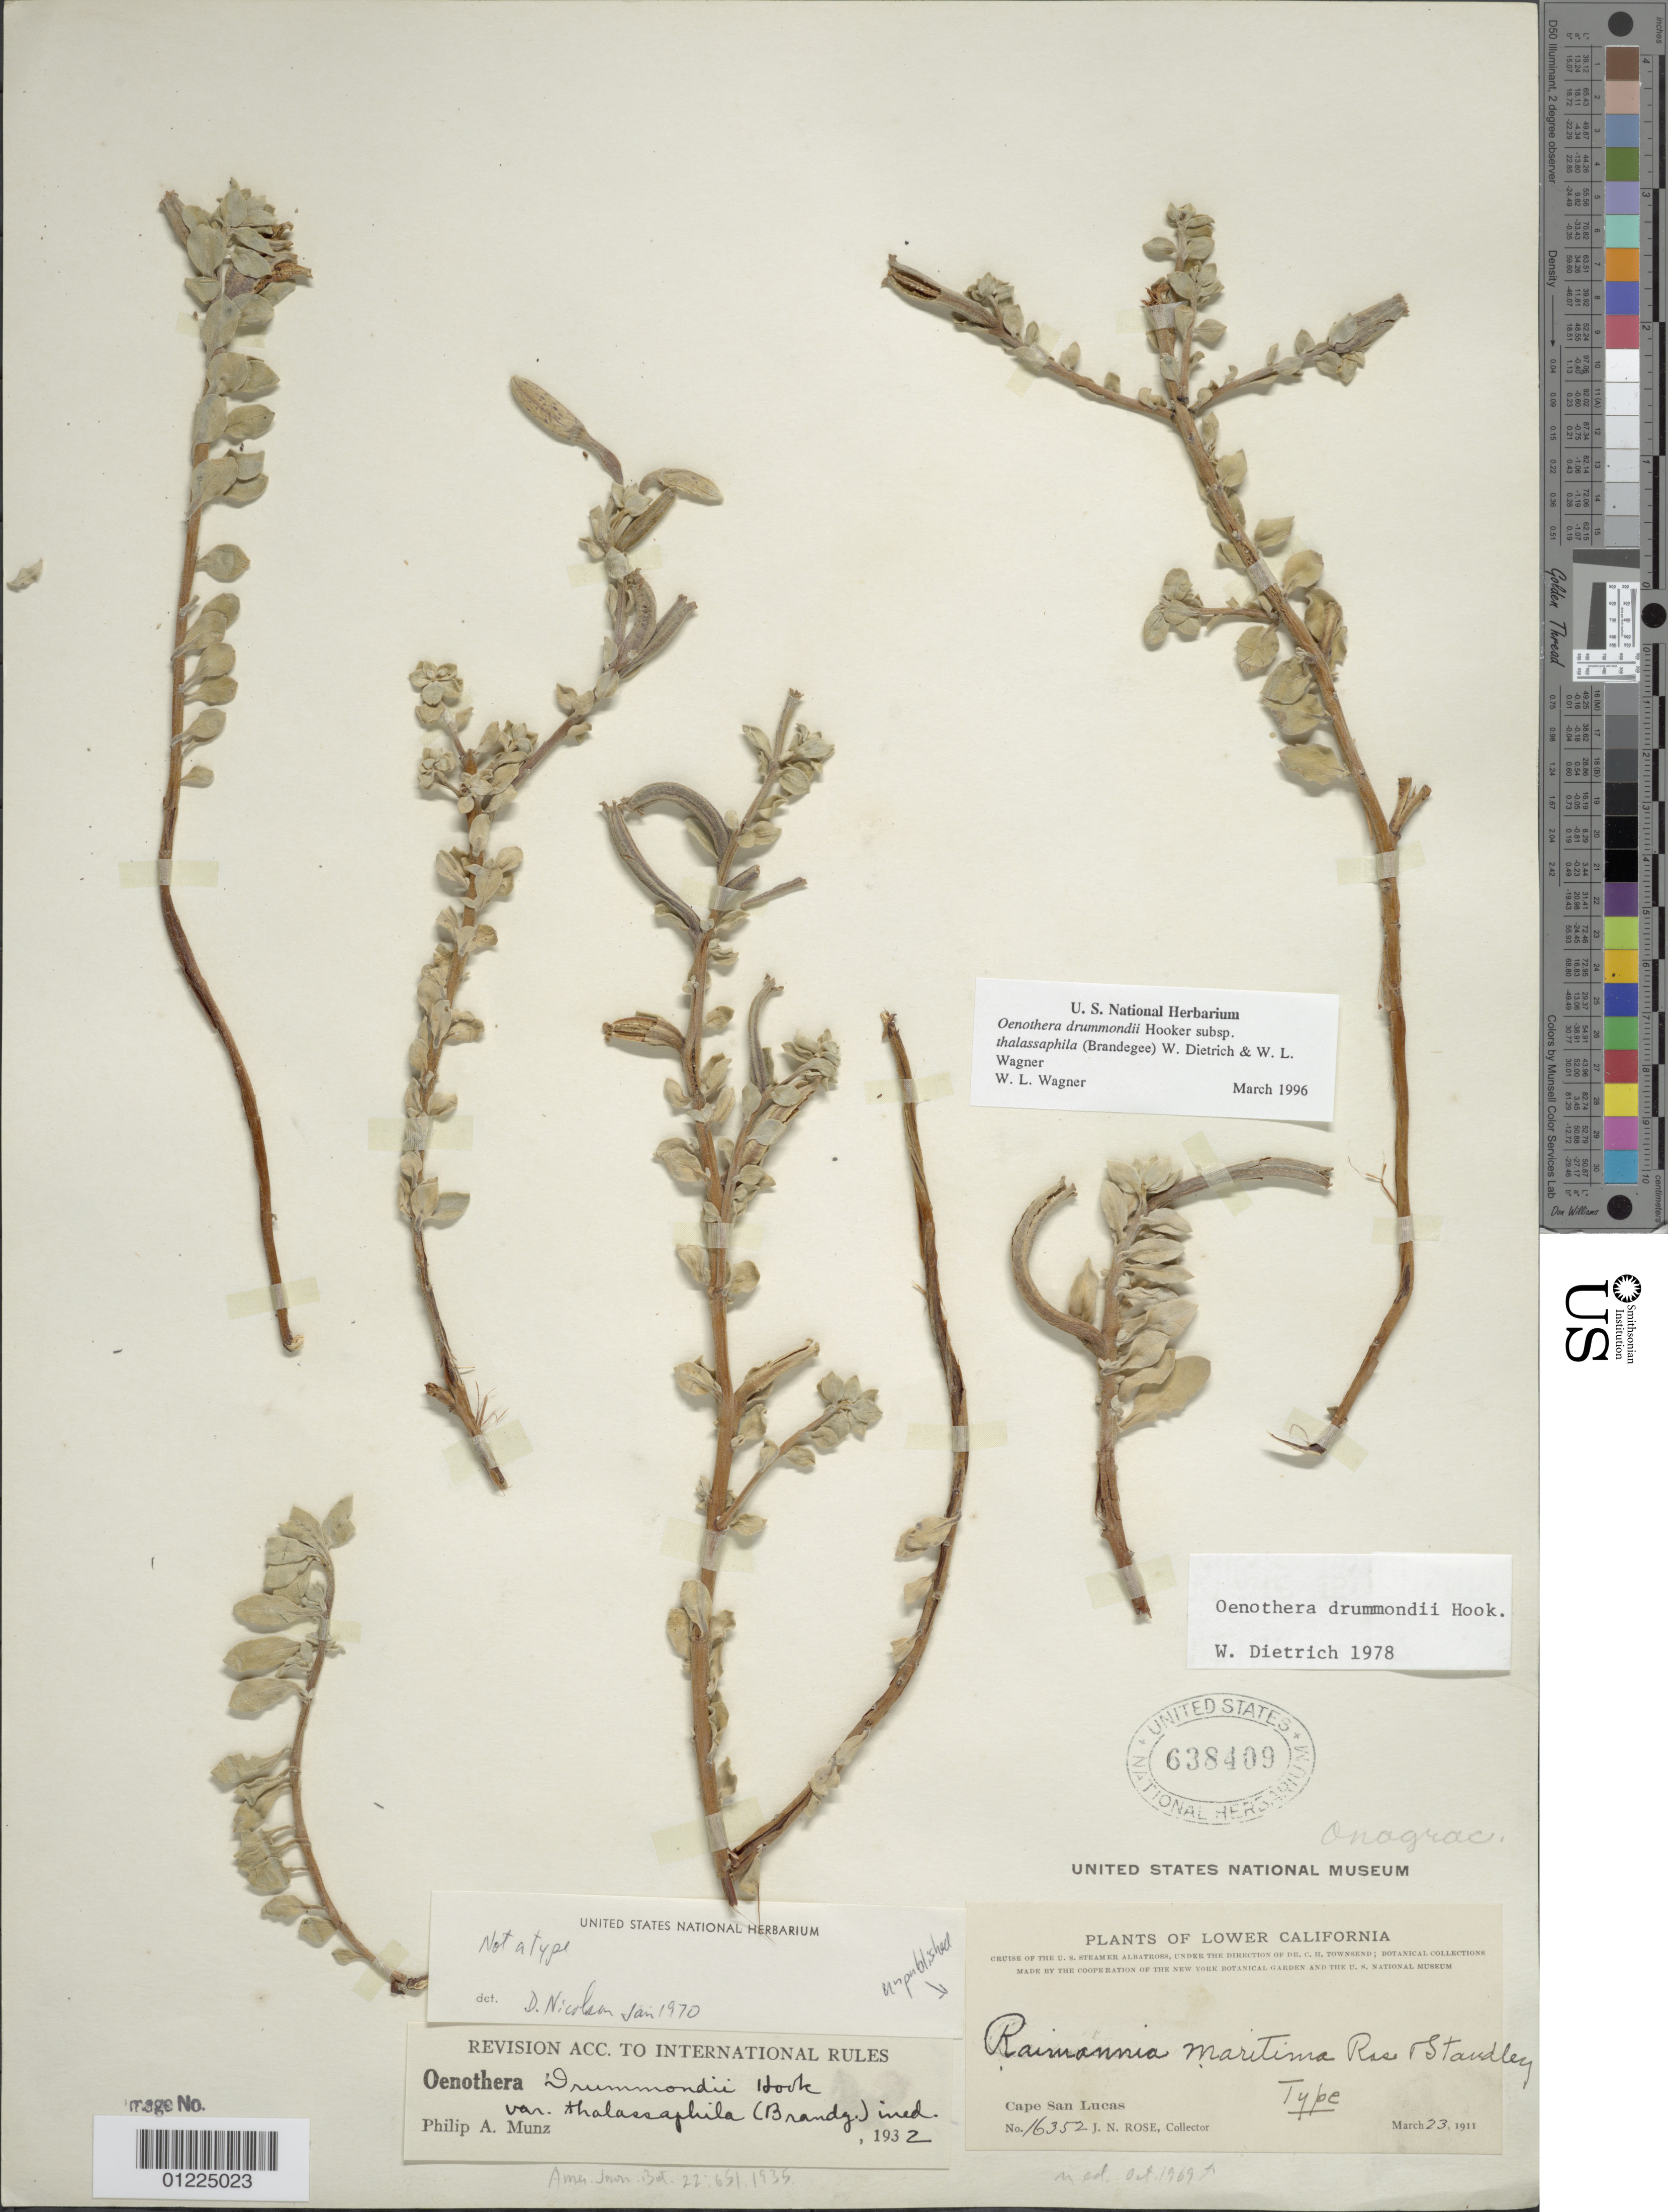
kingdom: Plantae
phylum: Tracheophyta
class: Magnoliopsida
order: Myrtales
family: Onagraceae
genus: Oenothera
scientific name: Oenothera drummondii subsp. thalassaphila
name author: (Brandegee) W. Dietr. & W.L. Wagner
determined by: Wagner, W. L., (BOT), Smithsonian Institution - National Museum of Natural History (UNITED STATES)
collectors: J. N. Rose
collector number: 16352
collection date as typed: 23 Mar 1911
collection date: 1911-03-23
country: Mexico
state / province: Baja California Sur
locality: Cape San Lucas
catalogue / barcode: US 638409